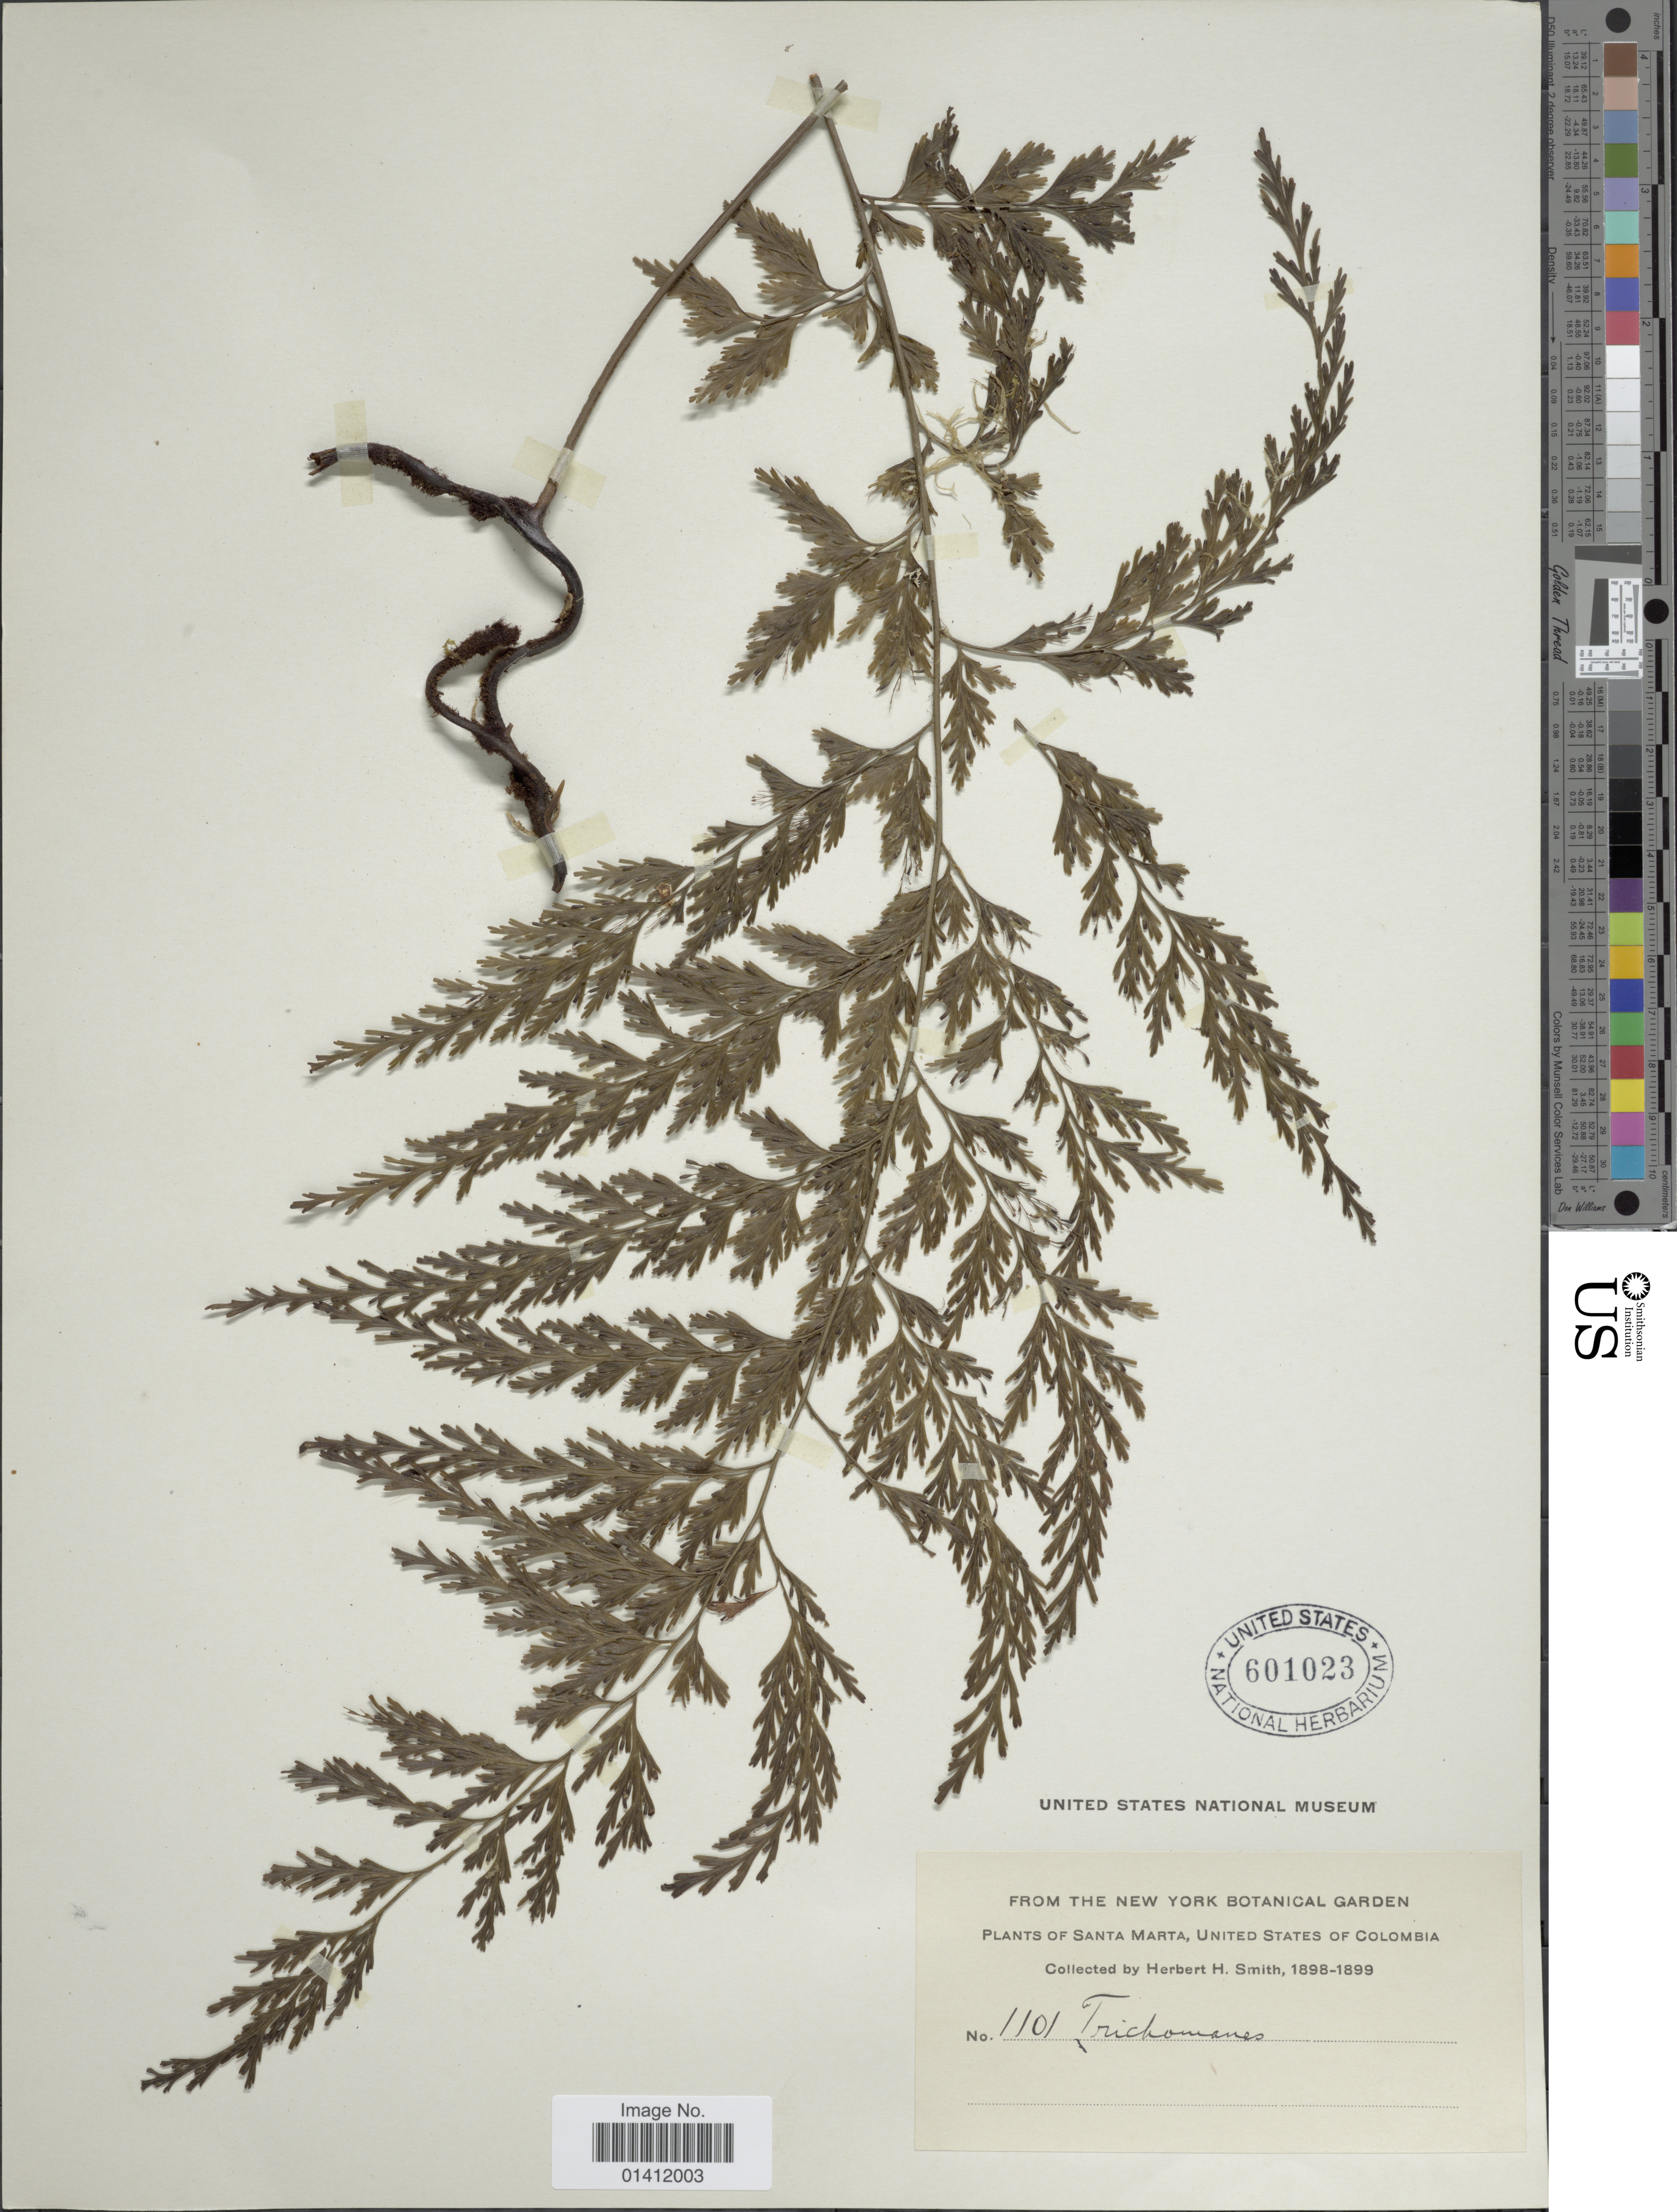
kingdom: Plantae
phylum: Tracheophyta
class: Polypodiopsida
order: Hymenophyllales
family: Hymenophyllaceae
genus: Vandenboschia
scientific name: Vandenboschia radicans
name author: (Sw.) Copel.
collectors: Herbert H. Smith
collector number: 1101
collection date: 1898/1899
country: Colombia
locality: Santa Marta, United States of Colombia.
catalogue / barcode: US 601023